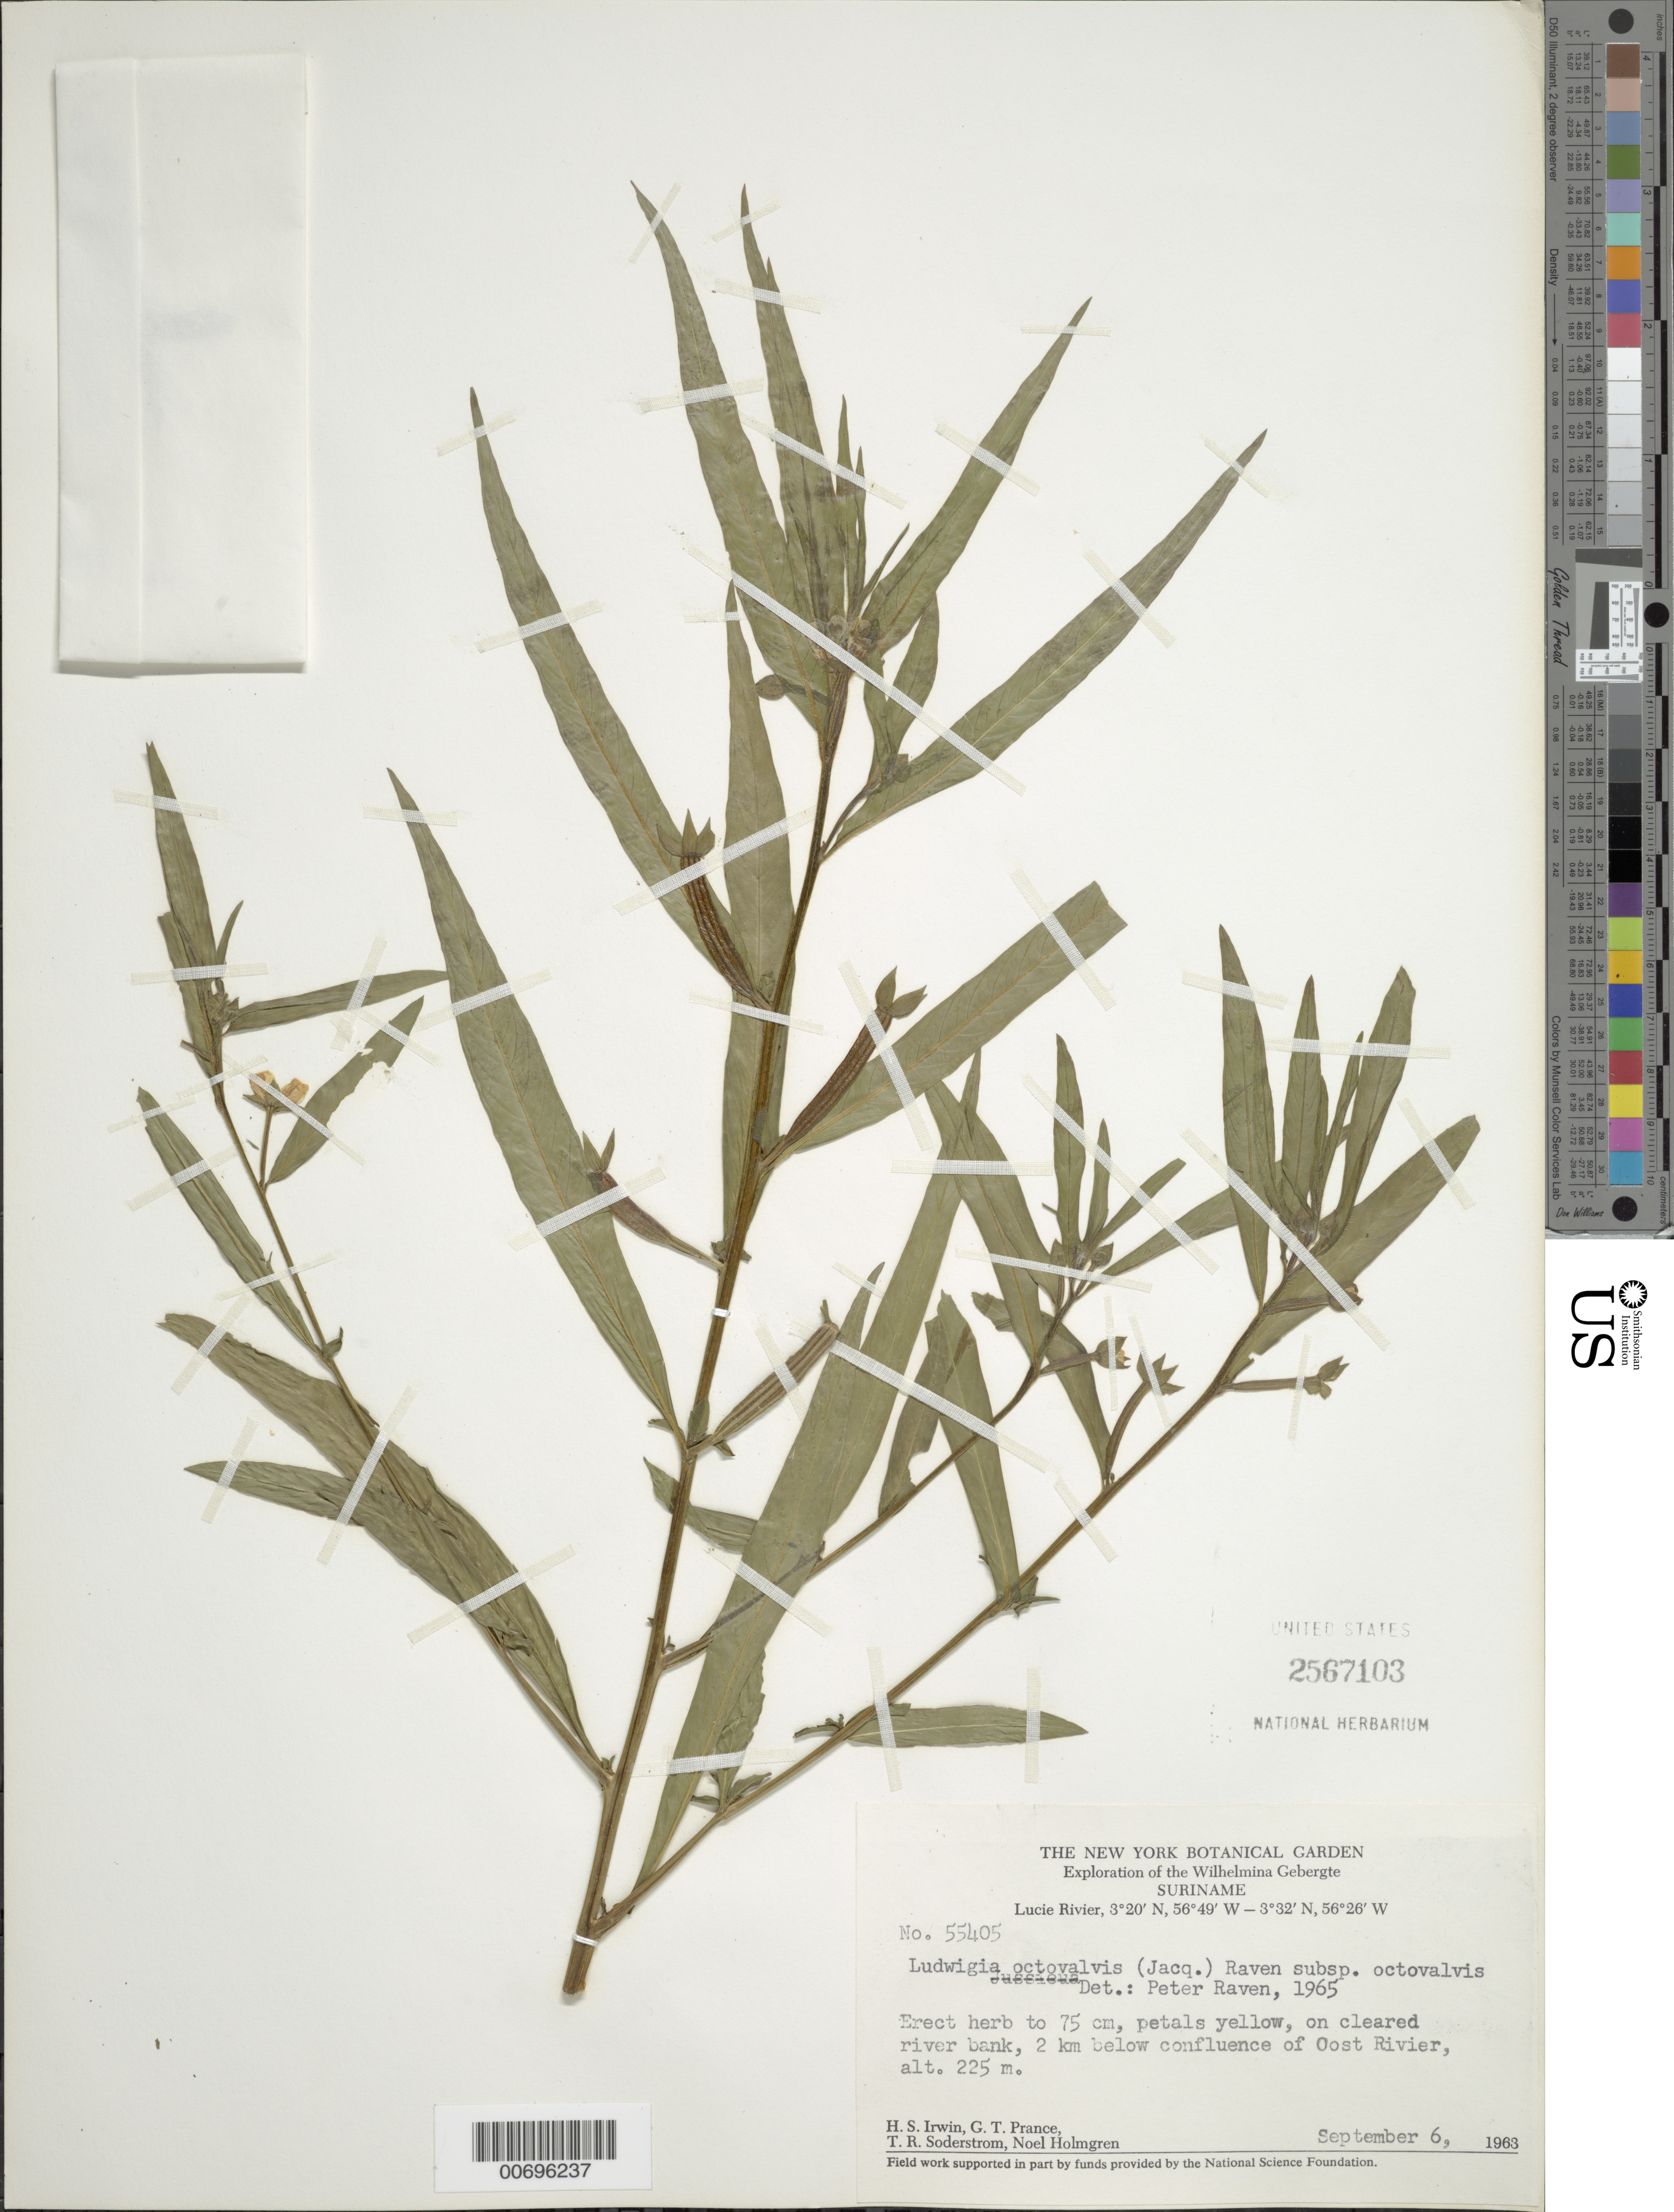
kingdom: Plantae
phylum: Tracheophyta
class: Magnoliopsida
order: Myrtales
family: Onagraceae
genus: Ludwigia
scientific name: Ludwigia octovalvis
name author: (Jacq.) P.H. Raven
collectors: H. Irwin, G. T. Prance, T. R. Soderstrom & N. H. Holmgren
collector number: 55405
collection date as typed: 6-Sep-63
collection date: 1963-09-06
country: Suriname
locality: Lucie R., 2 km below confl. with Oost R., Wilhelmina Gebergte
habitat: Cleared river bank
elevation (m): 225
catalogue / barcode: US 2567103